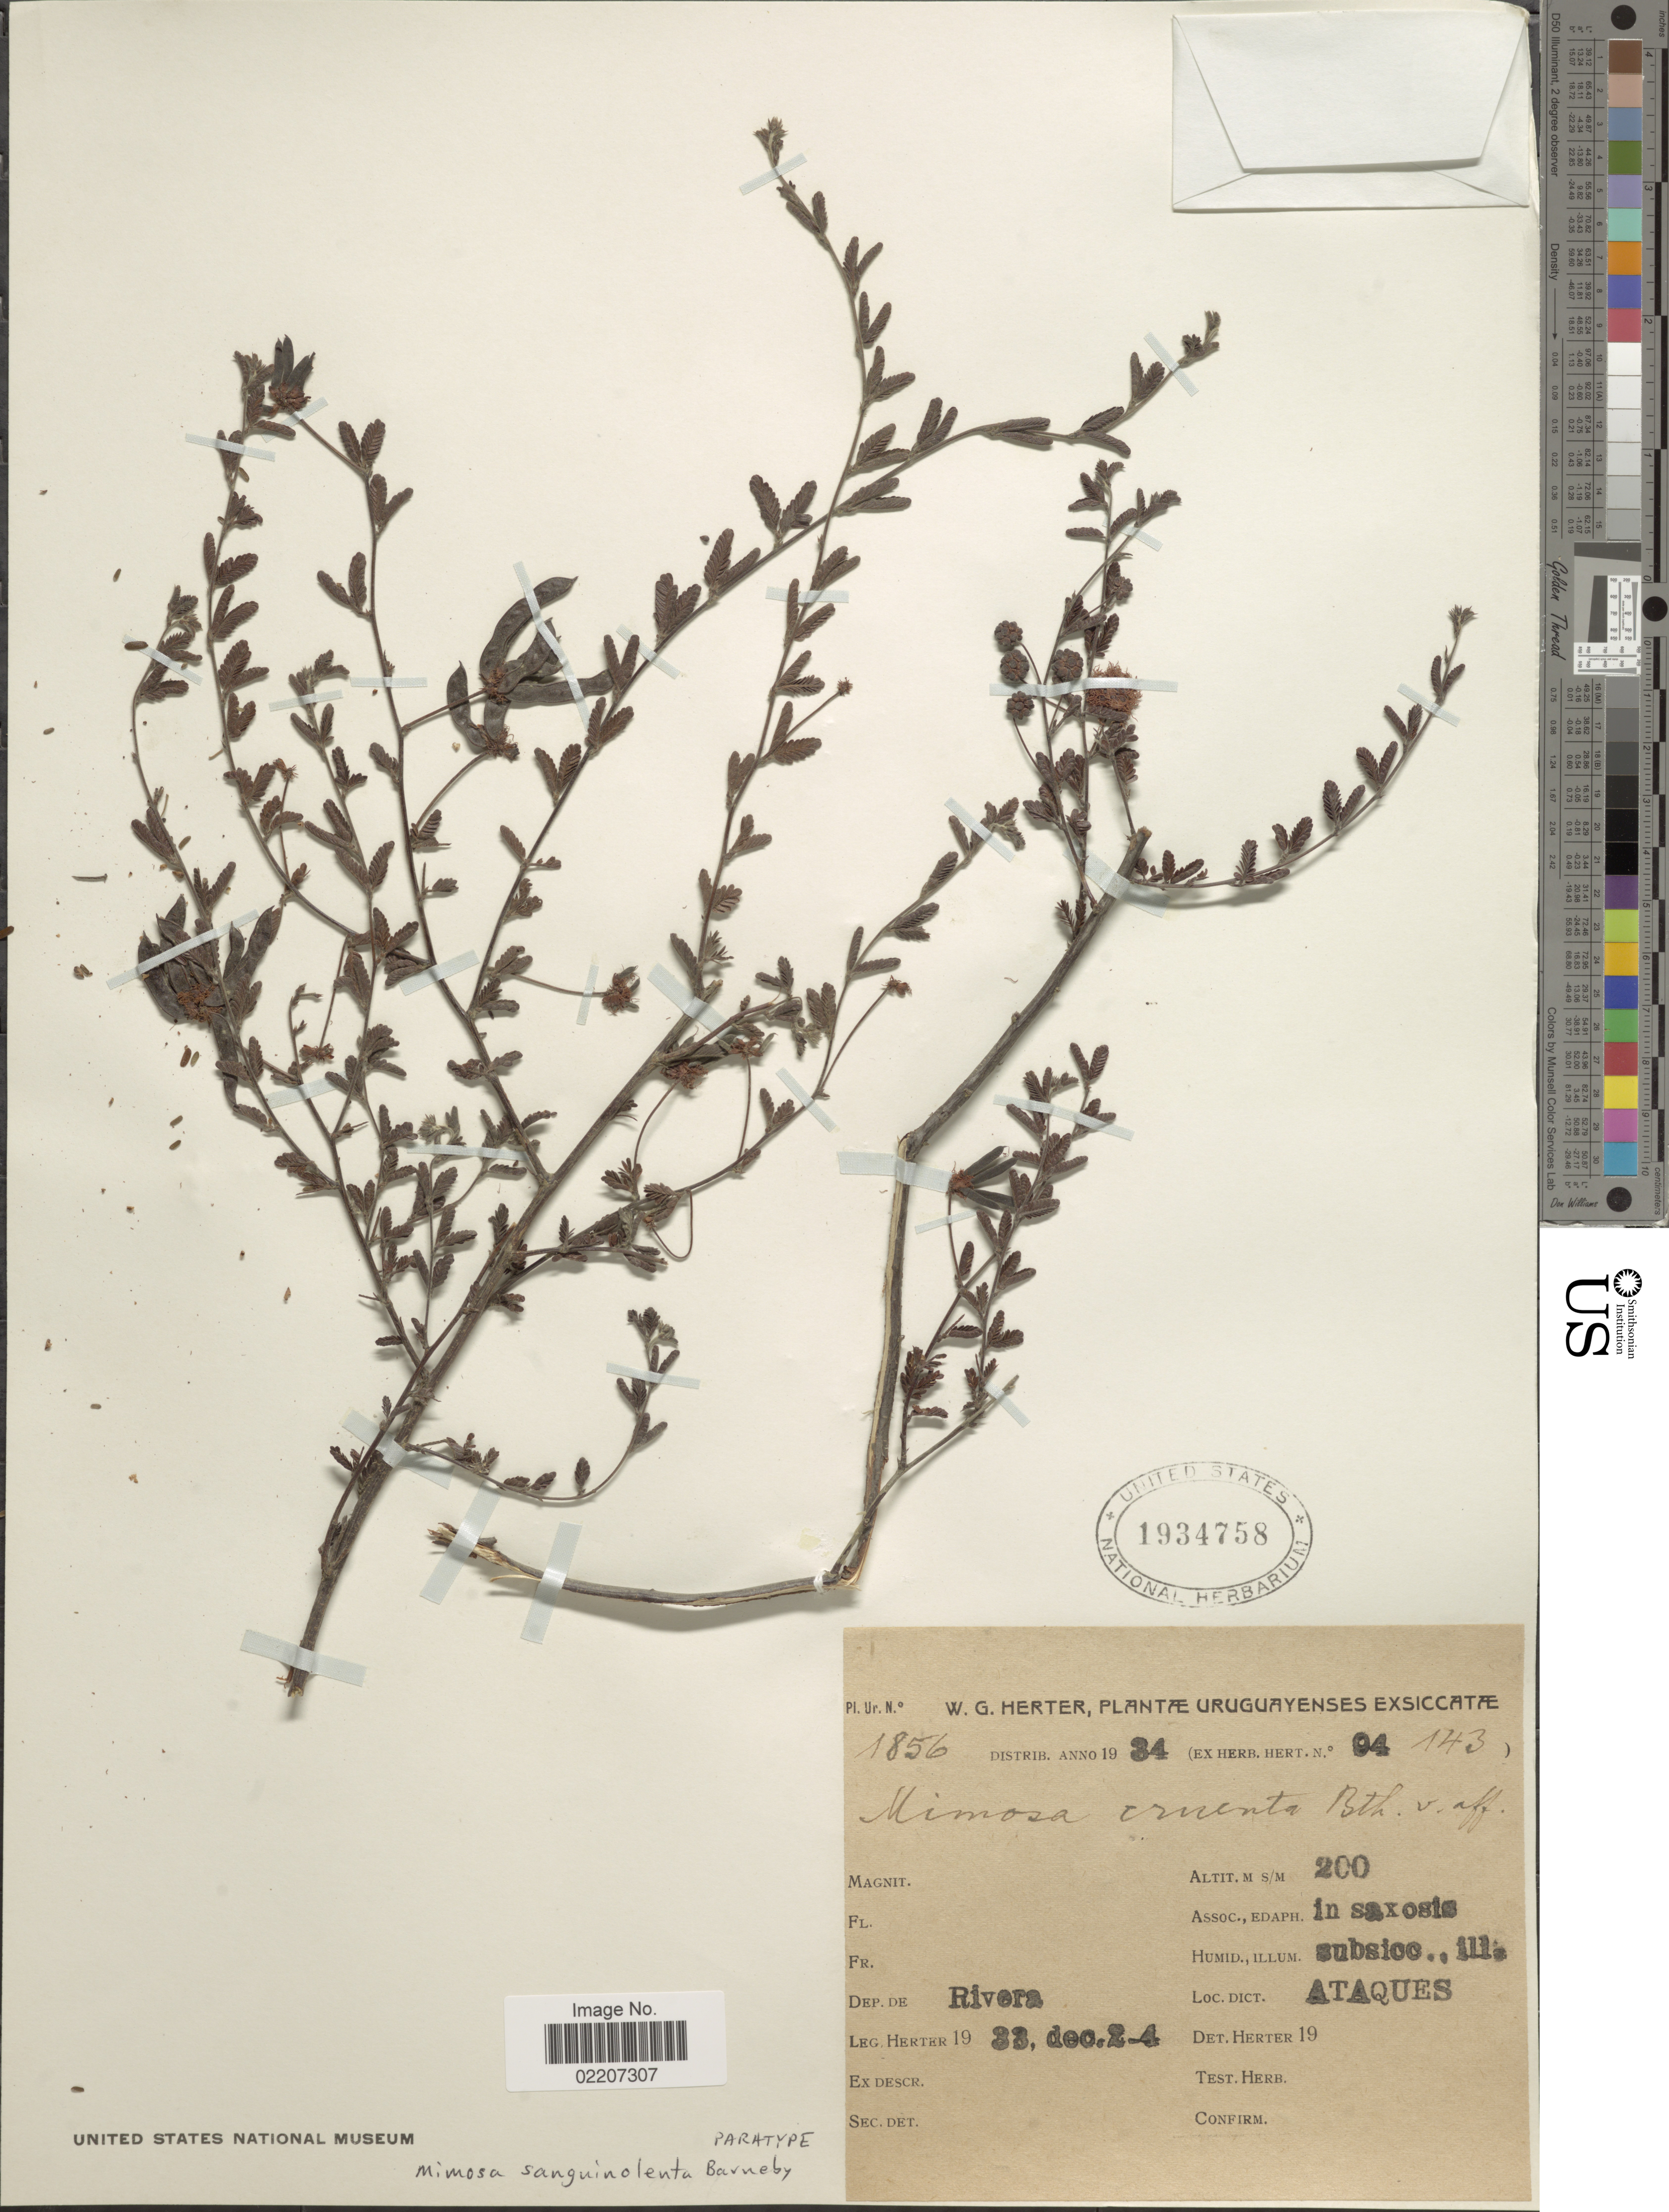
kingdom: Plantae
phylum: Tracheophyta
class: Magnoliopsida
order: Fabales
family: Fabaceae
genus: Mimosa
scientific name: Mimosa sanguinolenta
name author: Barneby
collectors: W. G. Herter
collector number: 1856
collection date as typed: Transcribed d/m/y: 2/12/33 to 4/12/33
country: Uruguay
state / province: Rivera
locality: Dep, de Rivera, Ataques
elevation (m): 200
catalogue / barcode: US 1934758